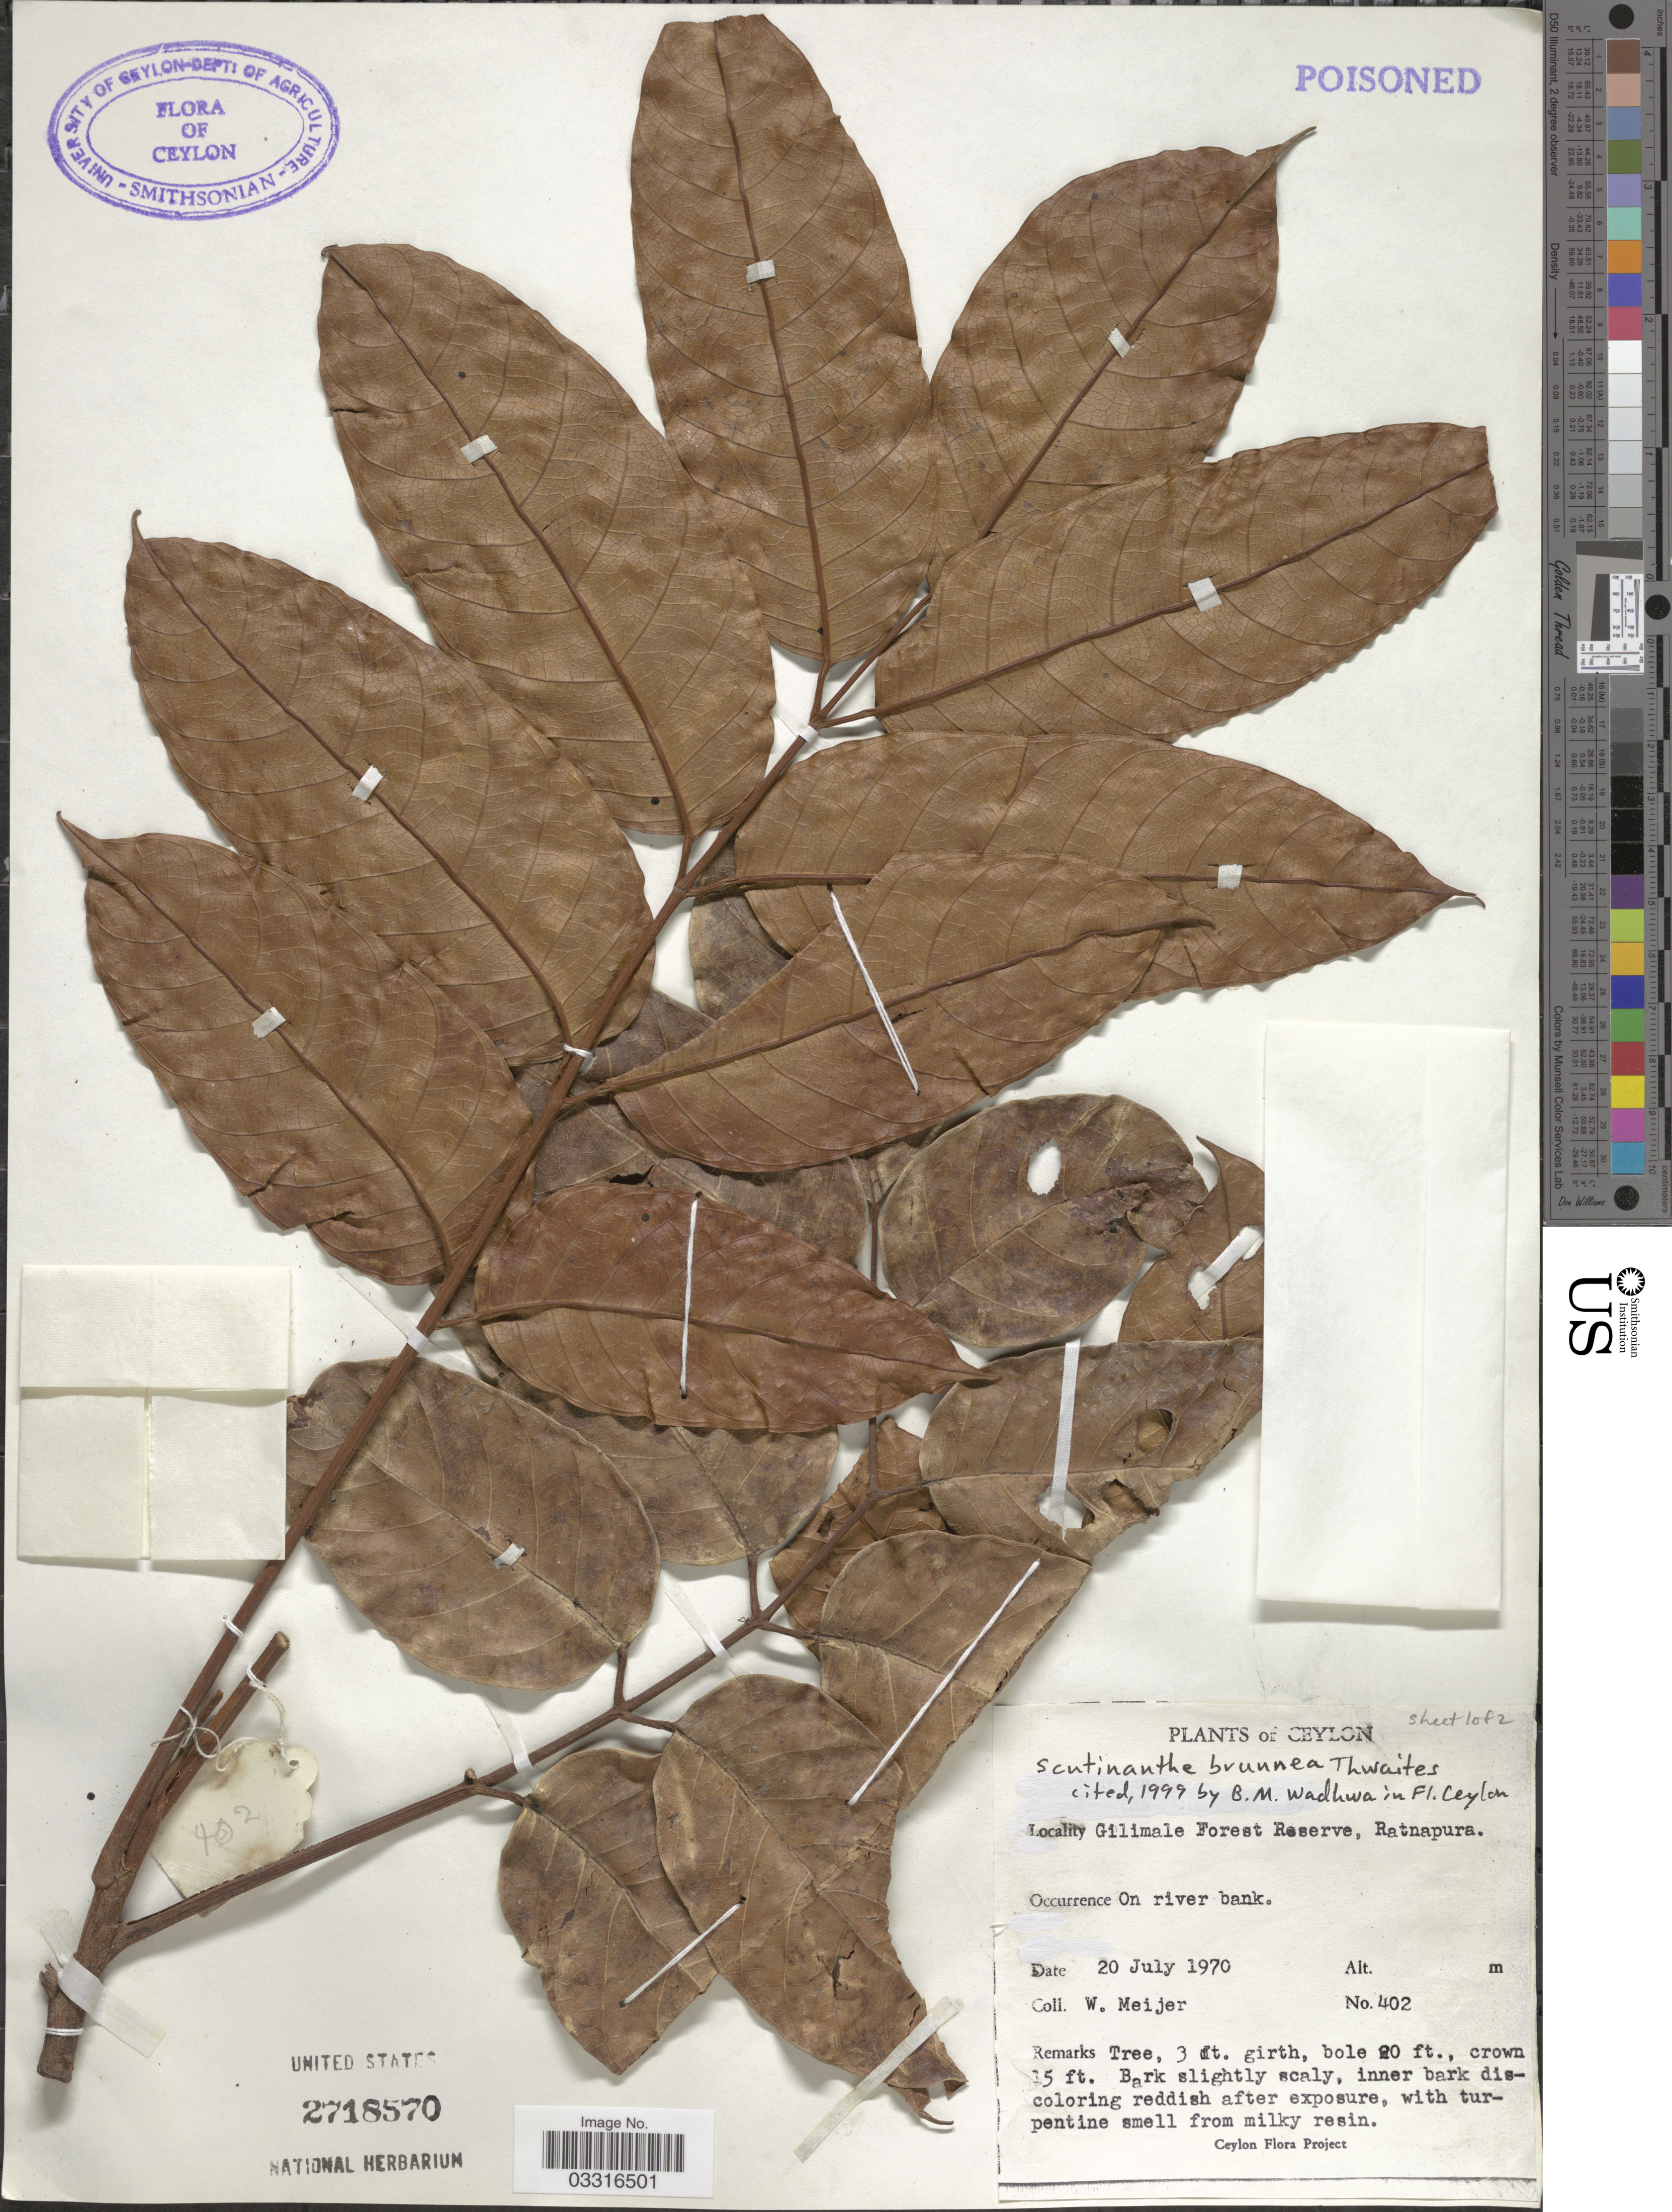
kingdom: Plantae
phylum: Tracheophyta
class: Magnoliopsida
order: Sapindales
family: Burseraceae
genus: Scutinanthe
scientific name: Scutinanthe brunnea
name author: Thwaites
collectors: W. Meijer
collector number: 402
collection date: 1970-07-20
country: Sri Lanka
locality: Ceylon. Gilimale Forest Reserve, Ratnapura.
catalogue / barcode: US 2718570